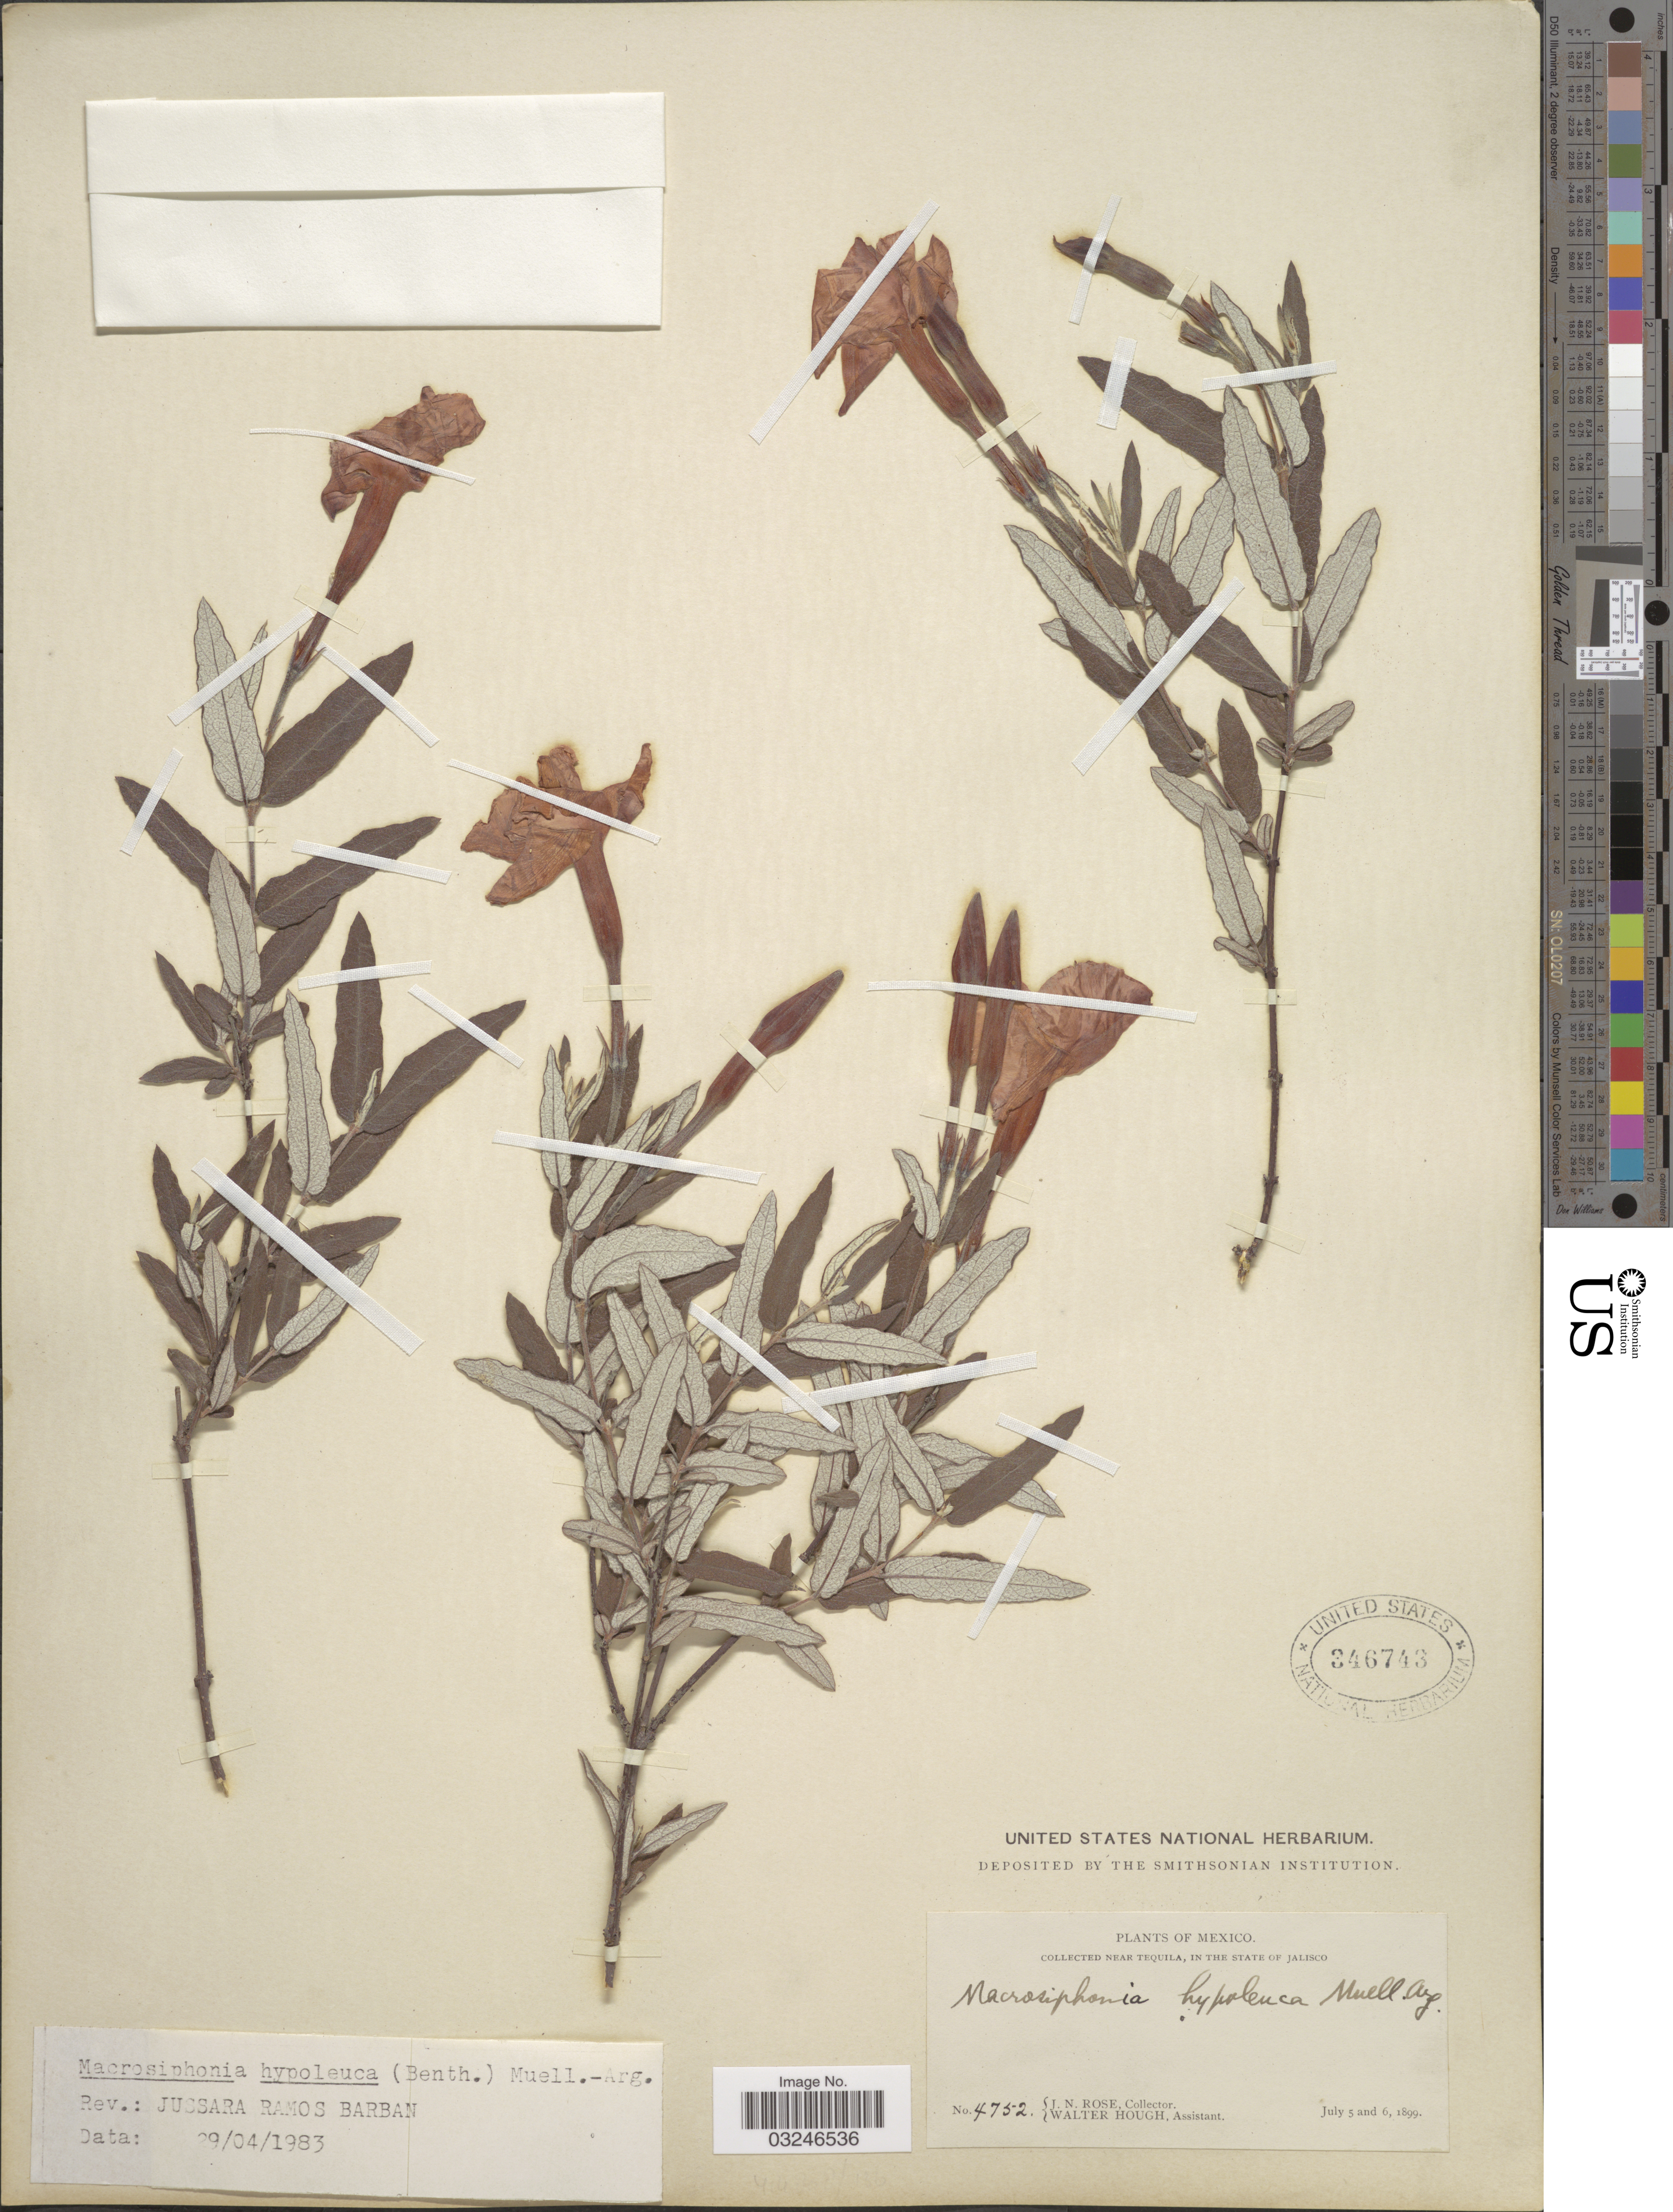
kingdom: Plantae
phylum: Tracheophyta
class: Magnoliopsida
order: Gentianales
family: Apocynaceae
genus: Macrosiphonia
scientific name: Macrosiphonia hypoleuca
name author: (Benth.) Müll. Arg.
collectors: J. N. Rose & W. Hough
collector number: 4752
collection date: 1899-07-05/1899-07-06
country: Mexico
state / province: Jalisco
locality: Near Tequila, in the State of Jalisco.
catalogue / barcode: US 346743